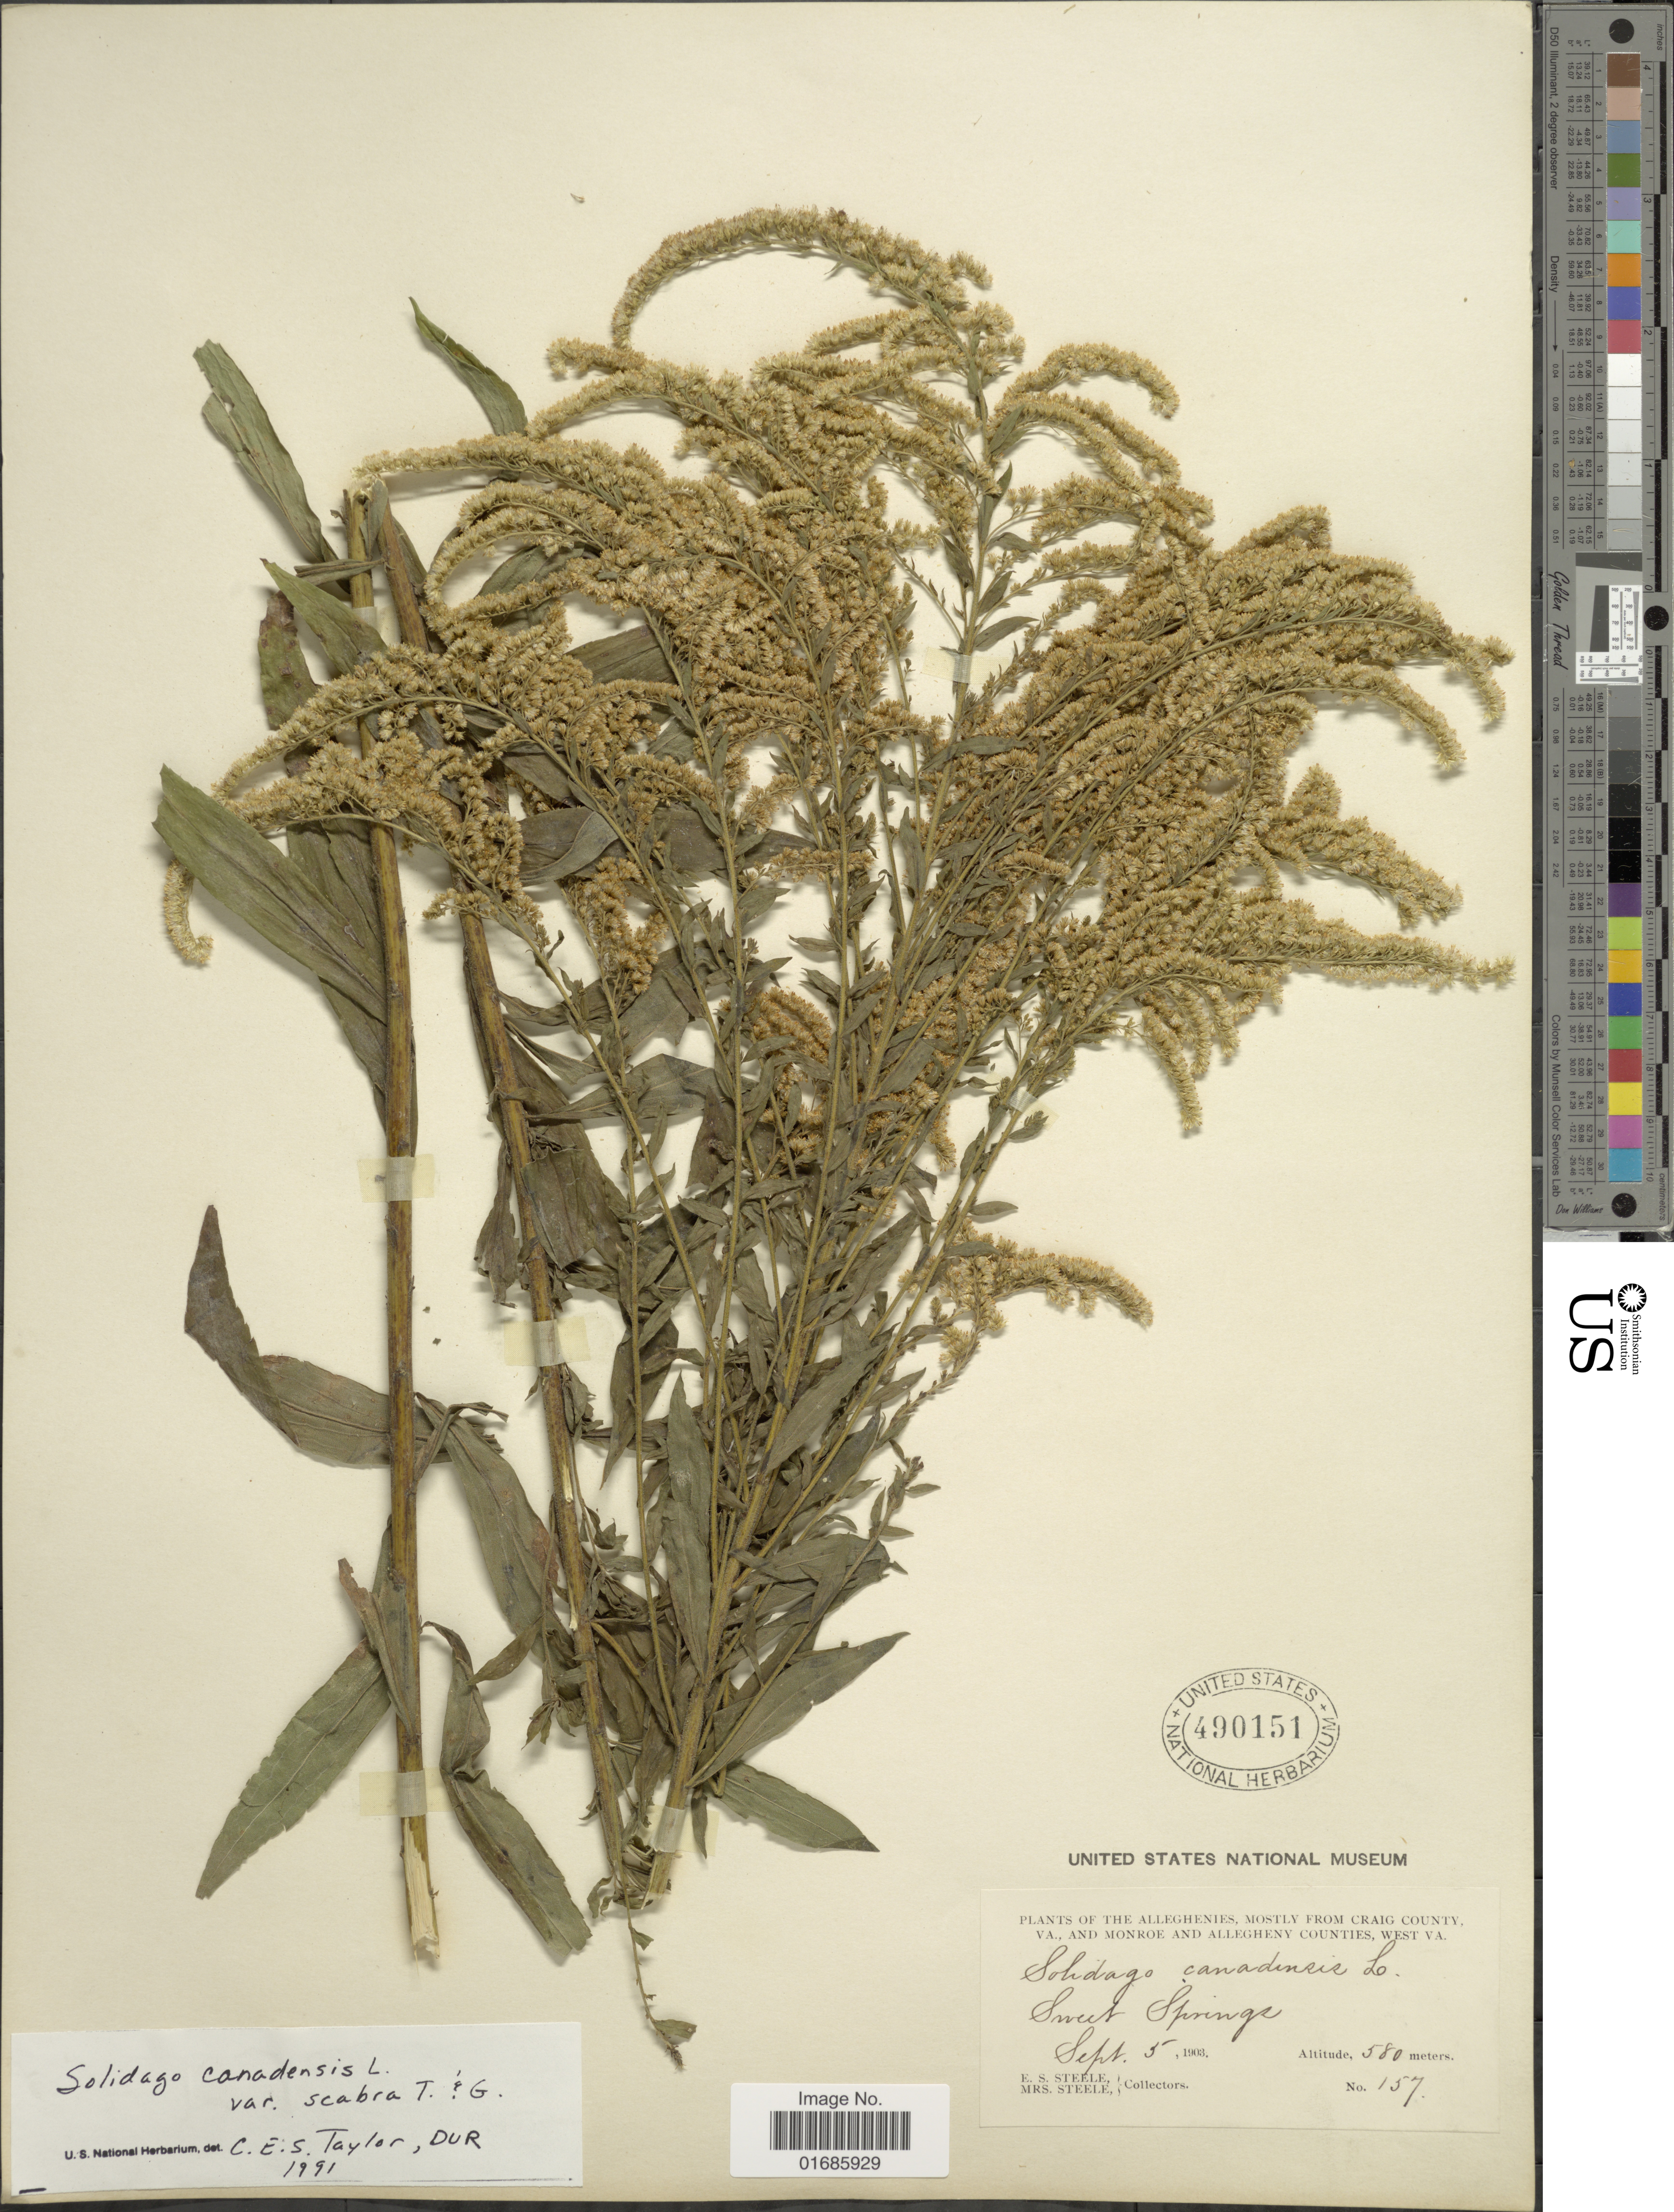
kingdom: Plantae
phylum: Tracheophyta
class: Magnoliopsida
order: Asterales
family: Asteraceae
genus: Solidago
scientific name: Solidago canadensis var. scabra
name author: (Muhl. ex Willd.) Torr. & A. Gray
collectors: E. Steele & Mrs. E. S. Steele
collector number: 157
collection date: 1903-09-05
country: United States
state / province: Virginia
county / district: Craig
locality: Alleghenies, mostly from Craig County, Va., and Monroe and Allegheny Counties, West Va., Sweet Springs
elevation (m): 580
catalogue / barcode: US 490151